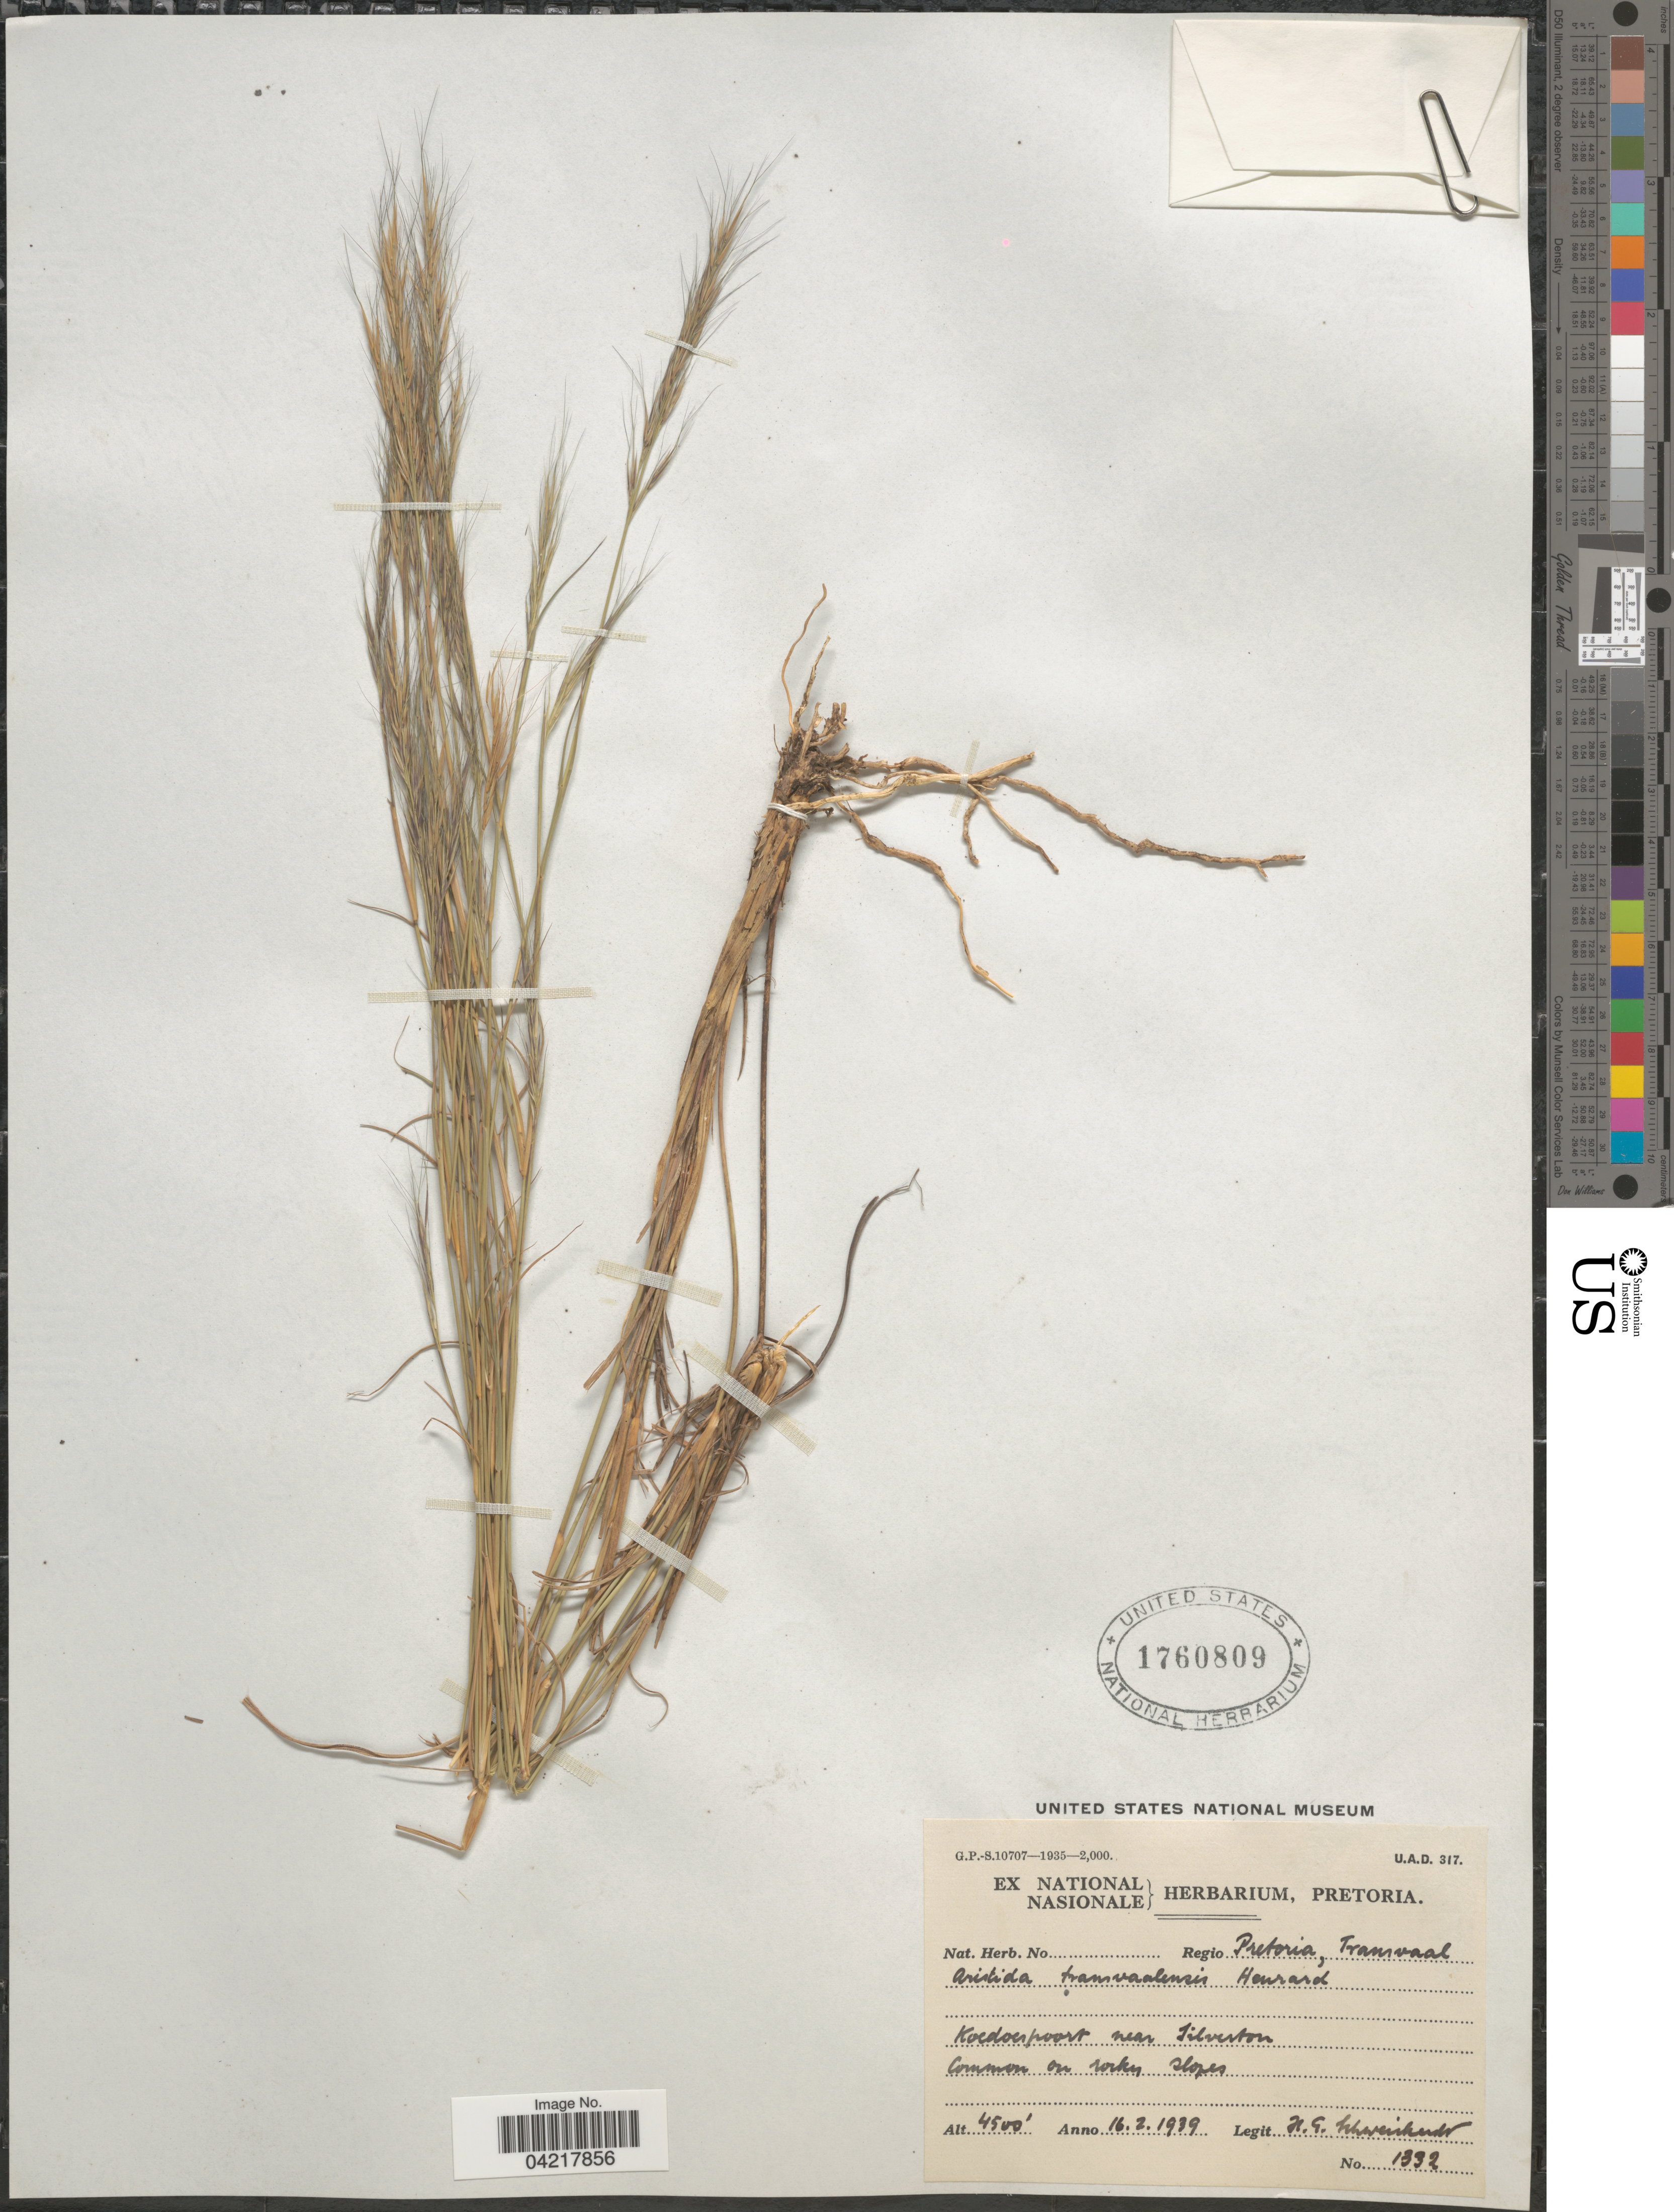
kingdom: Plantae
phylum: Tracheophyta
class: Liliopsida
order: Poales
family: Poaceae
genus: Aristida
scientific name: Aristida transvaalensis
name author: Henr.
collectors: H. Schweickerdt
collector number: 1332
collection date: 1939-02-16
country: South Africa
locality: Regio Pretoria, Transvaal. Koedoespoort near Silverton.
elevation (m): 1372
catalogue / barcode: US 1760809